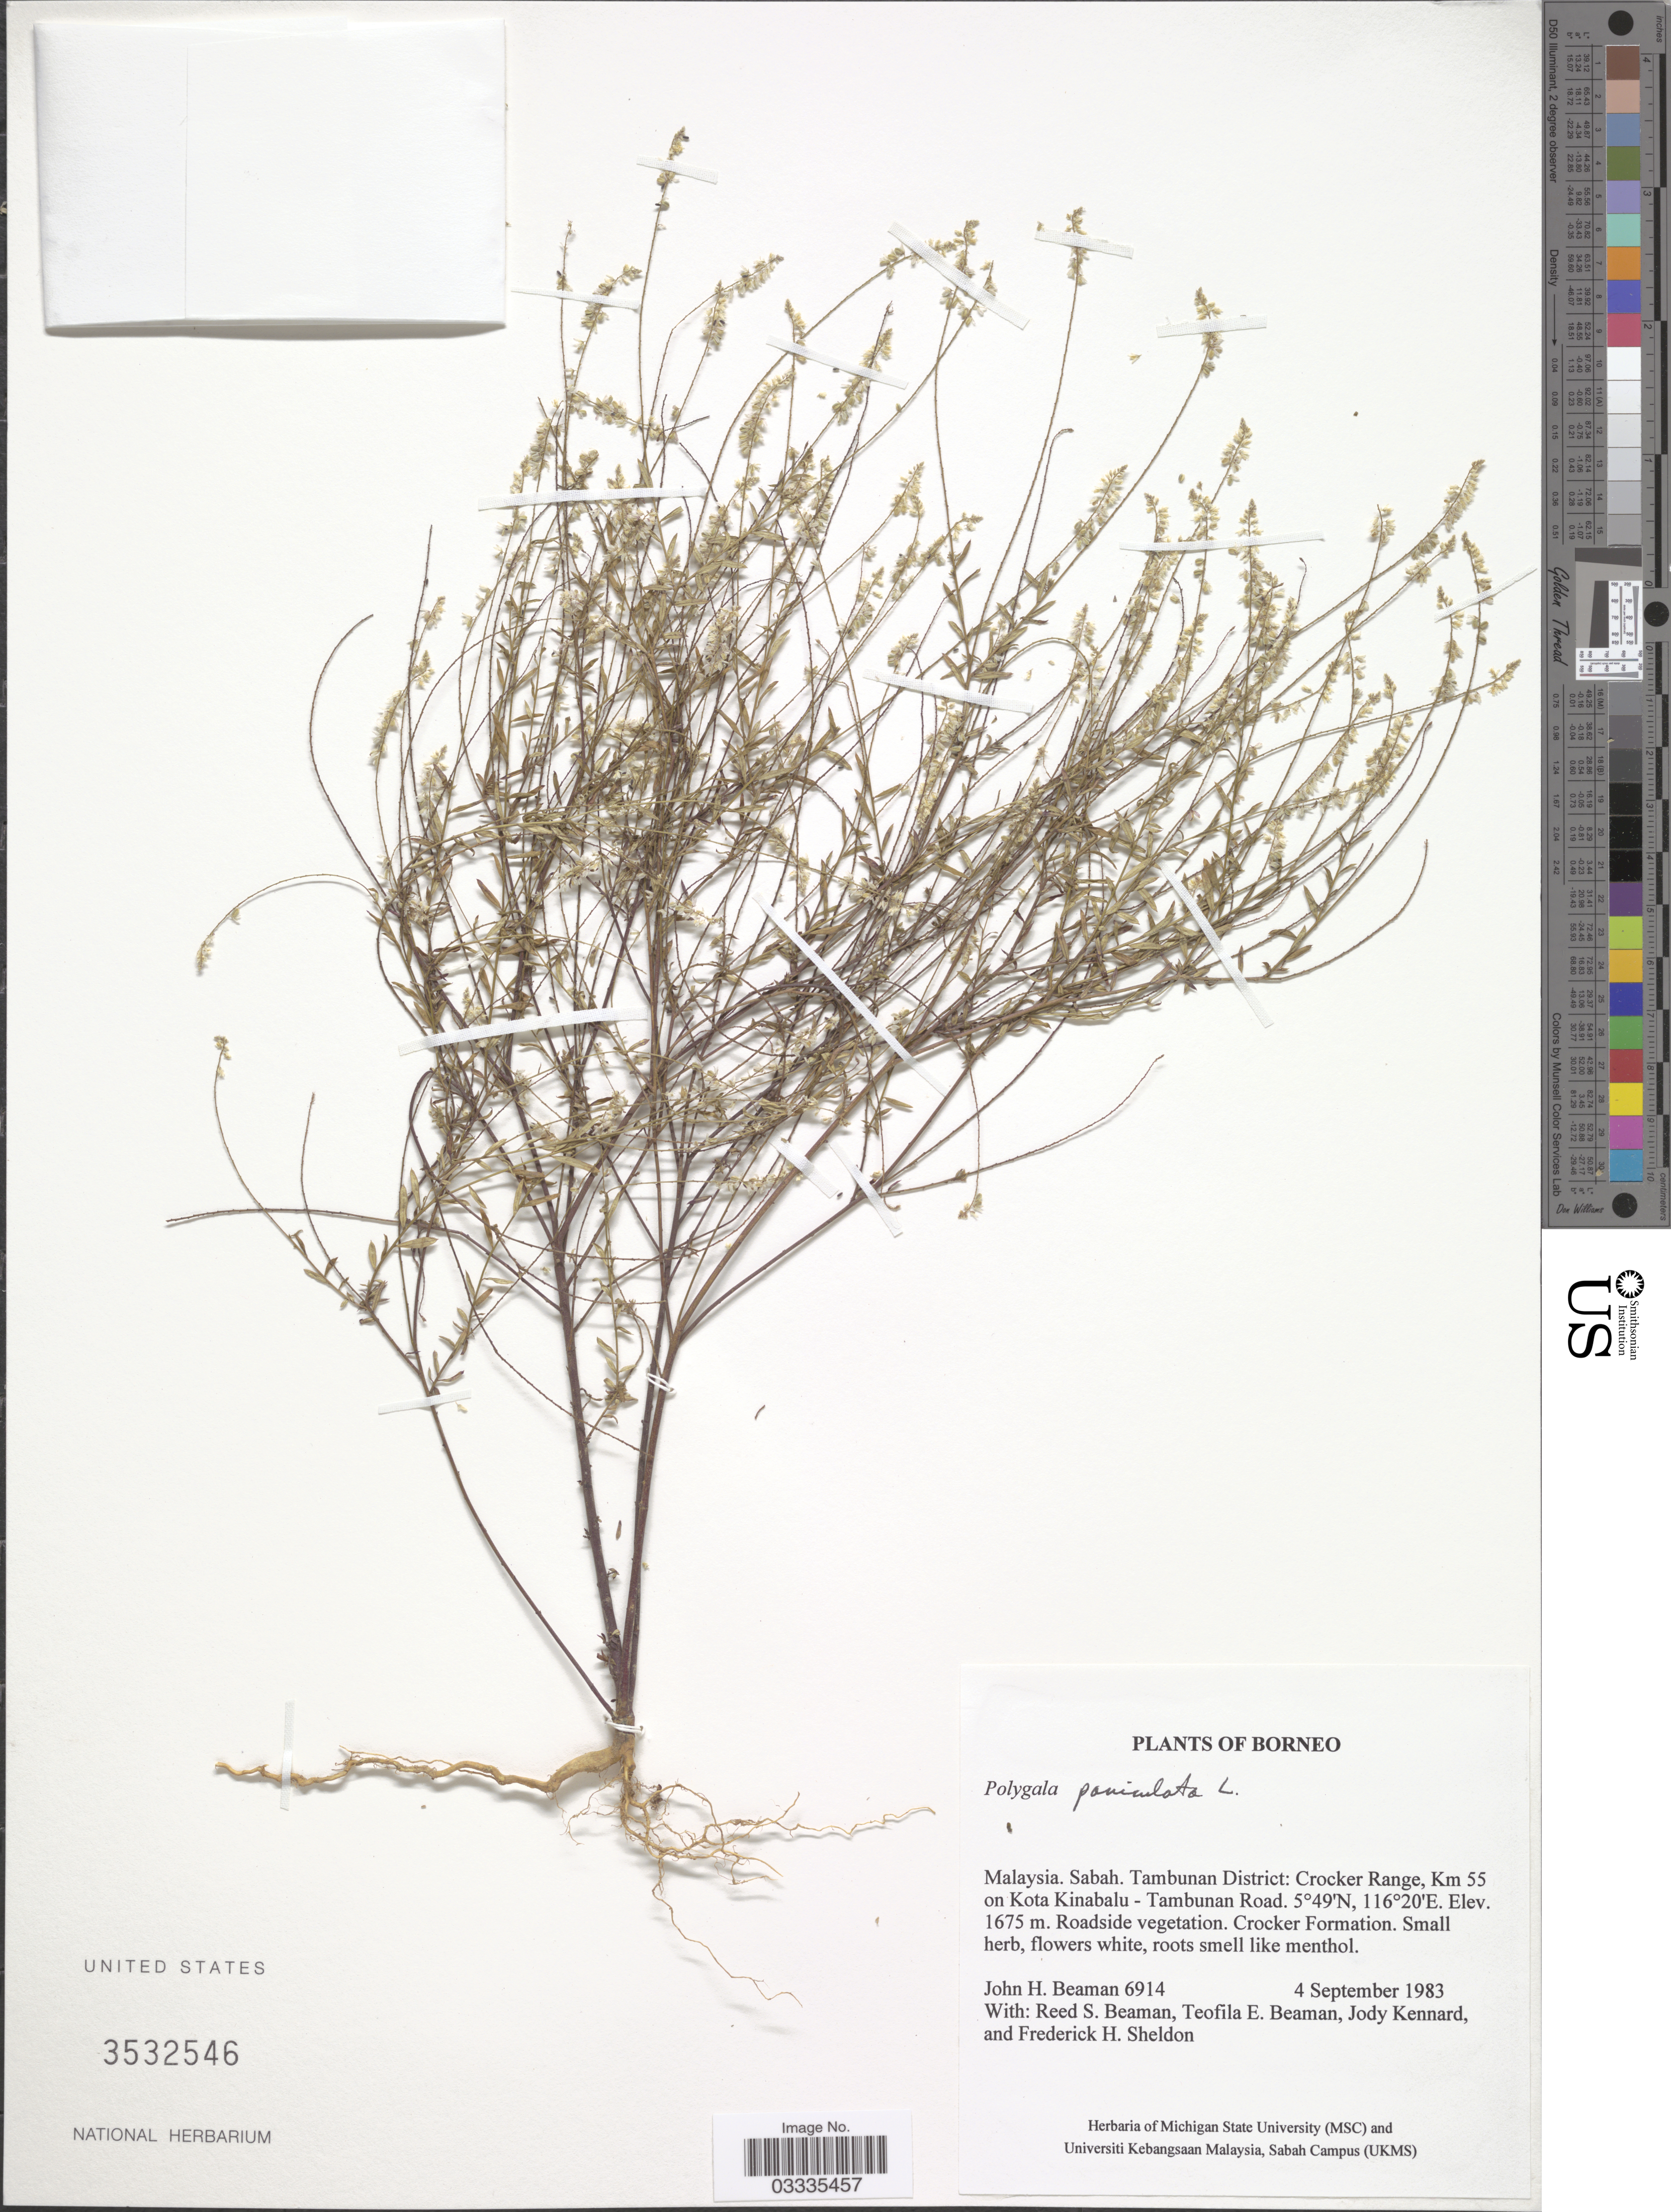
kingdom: Plantae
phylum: Tracheophyta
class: Magnoliopsida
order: Fabales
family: Polygalaceae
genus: Polygala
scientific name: Polygala paniculata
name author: L.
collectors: J. H. Beaman, R. S. Beaman, T. E. Beaman, J. Kennard & F. Sheldon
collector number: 6914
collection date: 1983-09-04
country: Malaysia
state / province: Sabah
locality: Borneo. Tambunan District: Crocker Range, Km 55 on Kota Kinabalu - Tambunan Road.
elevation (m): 1675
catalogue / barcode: US 3532546